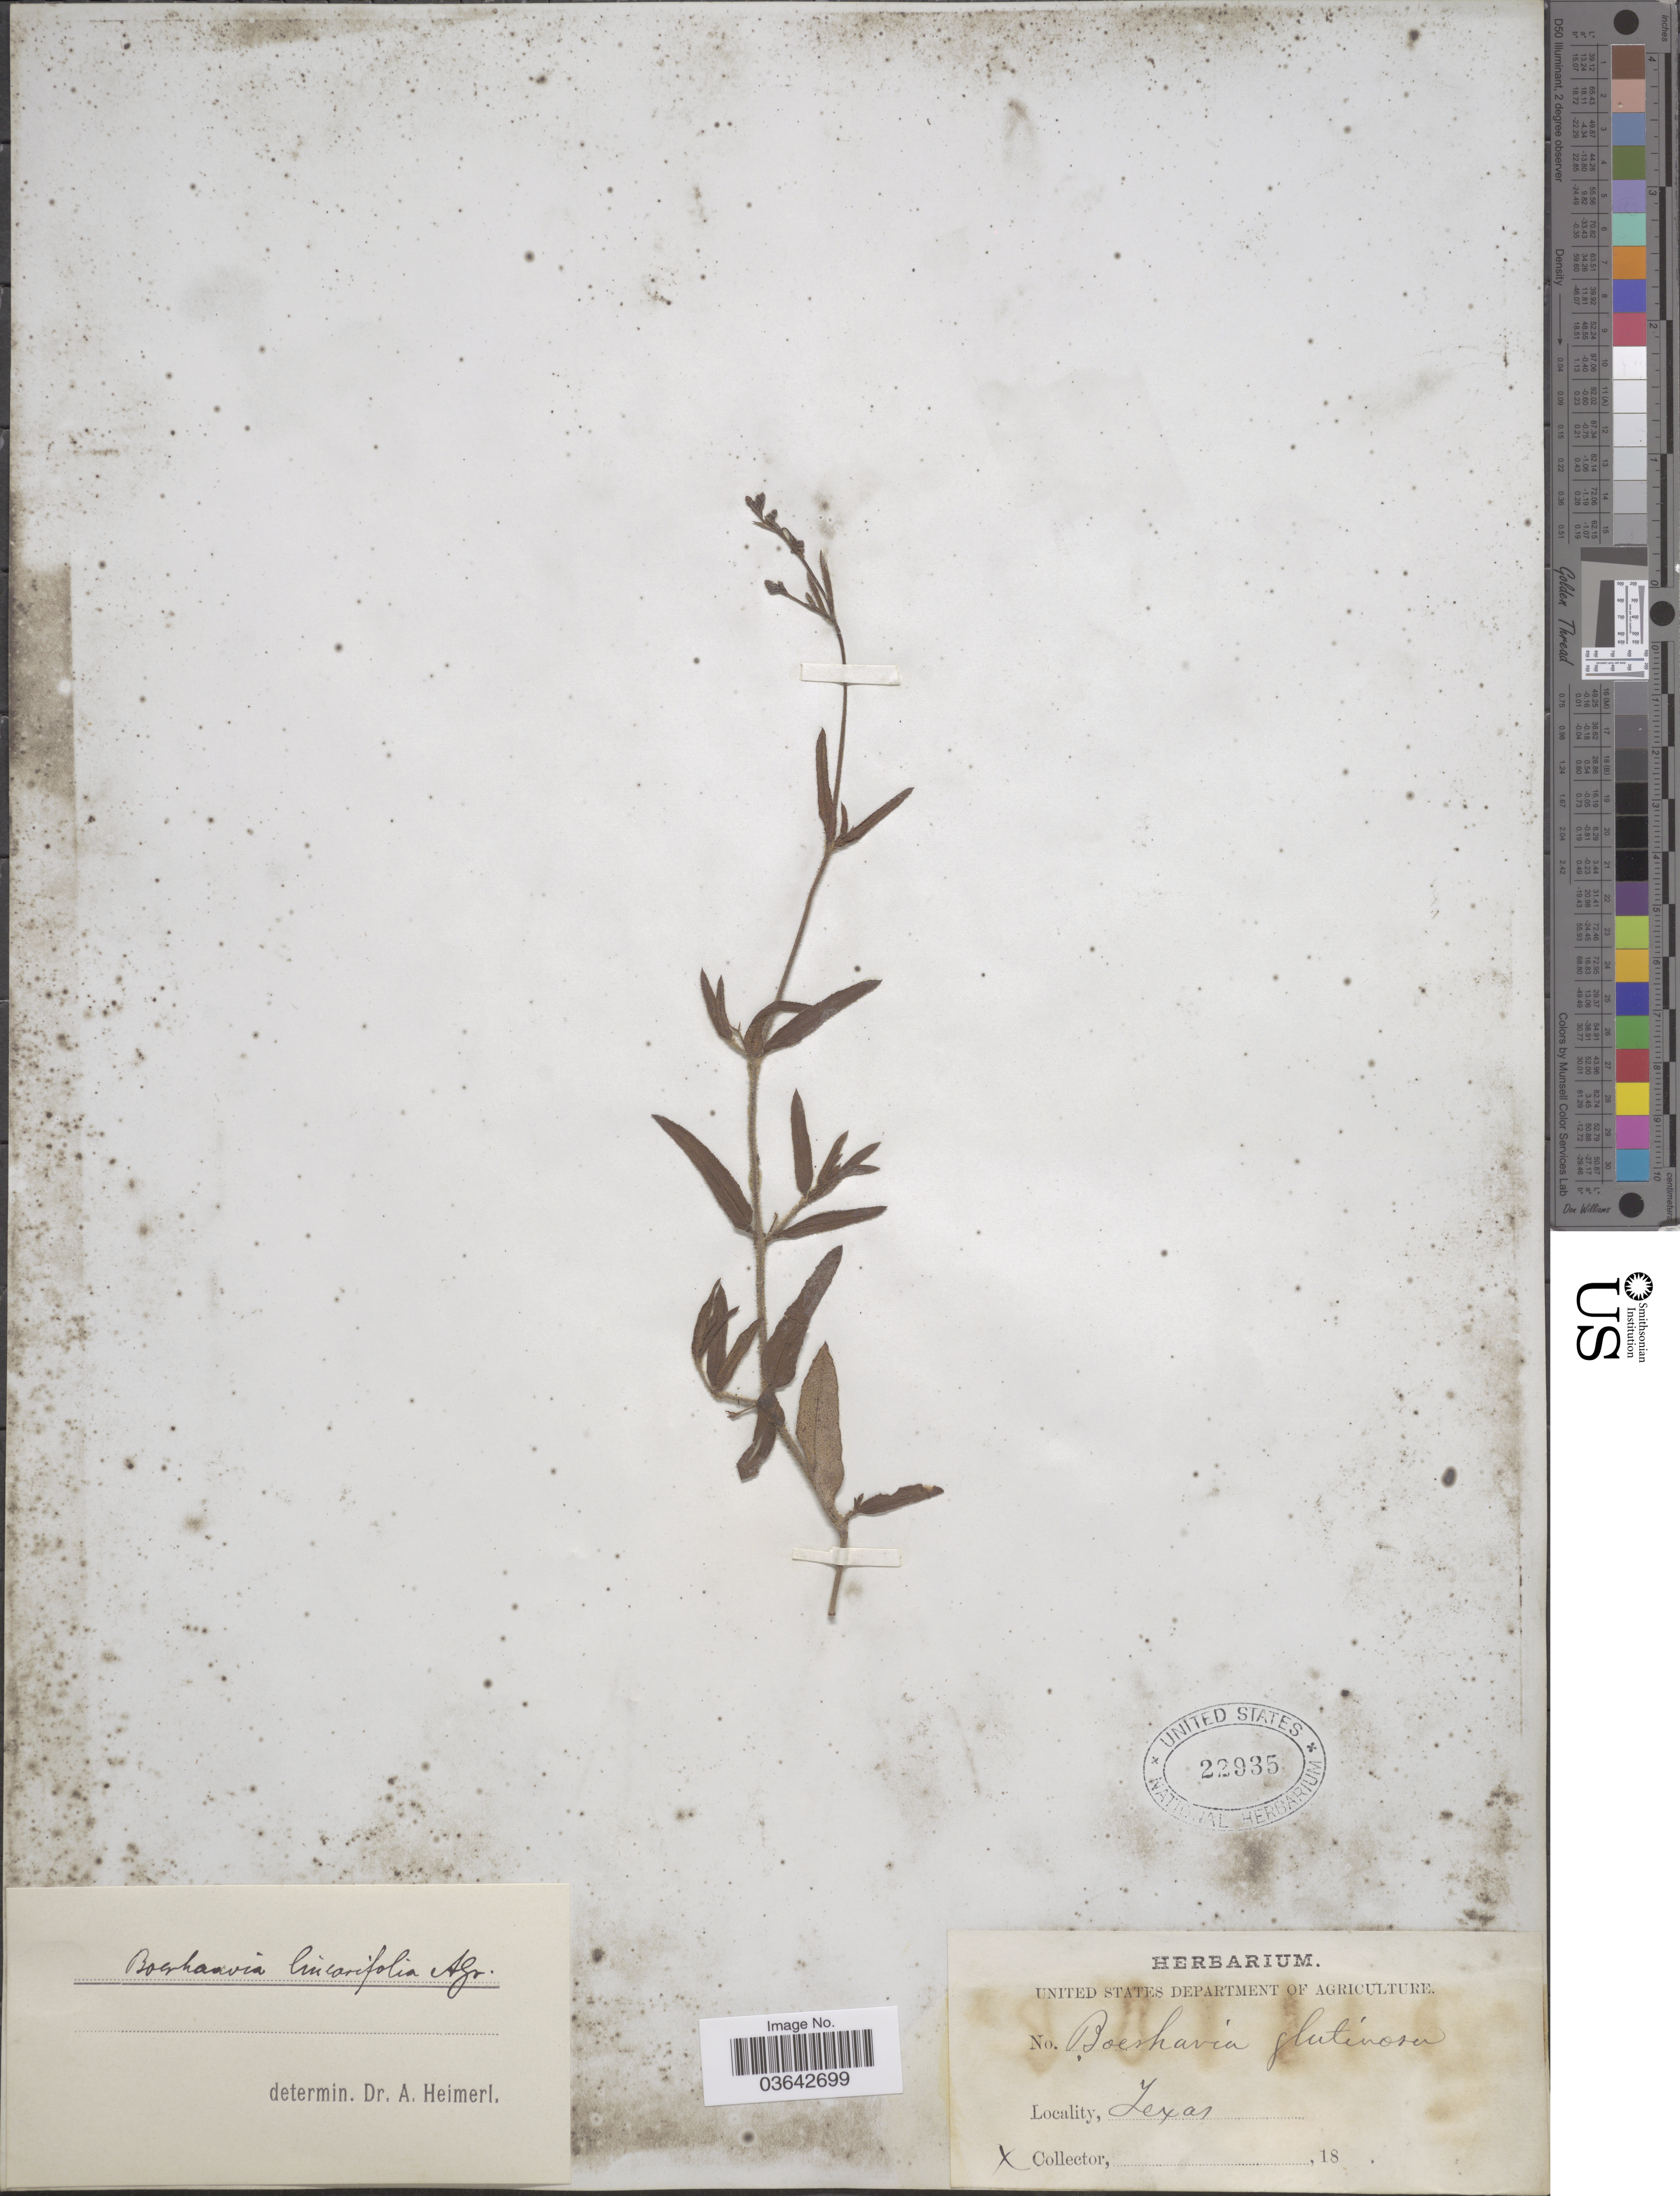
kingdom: Plantae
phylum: Tracheophyta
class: Magnoliopsida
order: Caryophyllales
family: Nyctaginaceae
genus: Boerhavia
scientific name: Boerhavia linearifolia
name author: A. Gray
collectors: ex herb. U. S. Department of Agriculture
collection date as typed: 18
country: United States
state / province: Texas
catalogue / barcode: US 22935